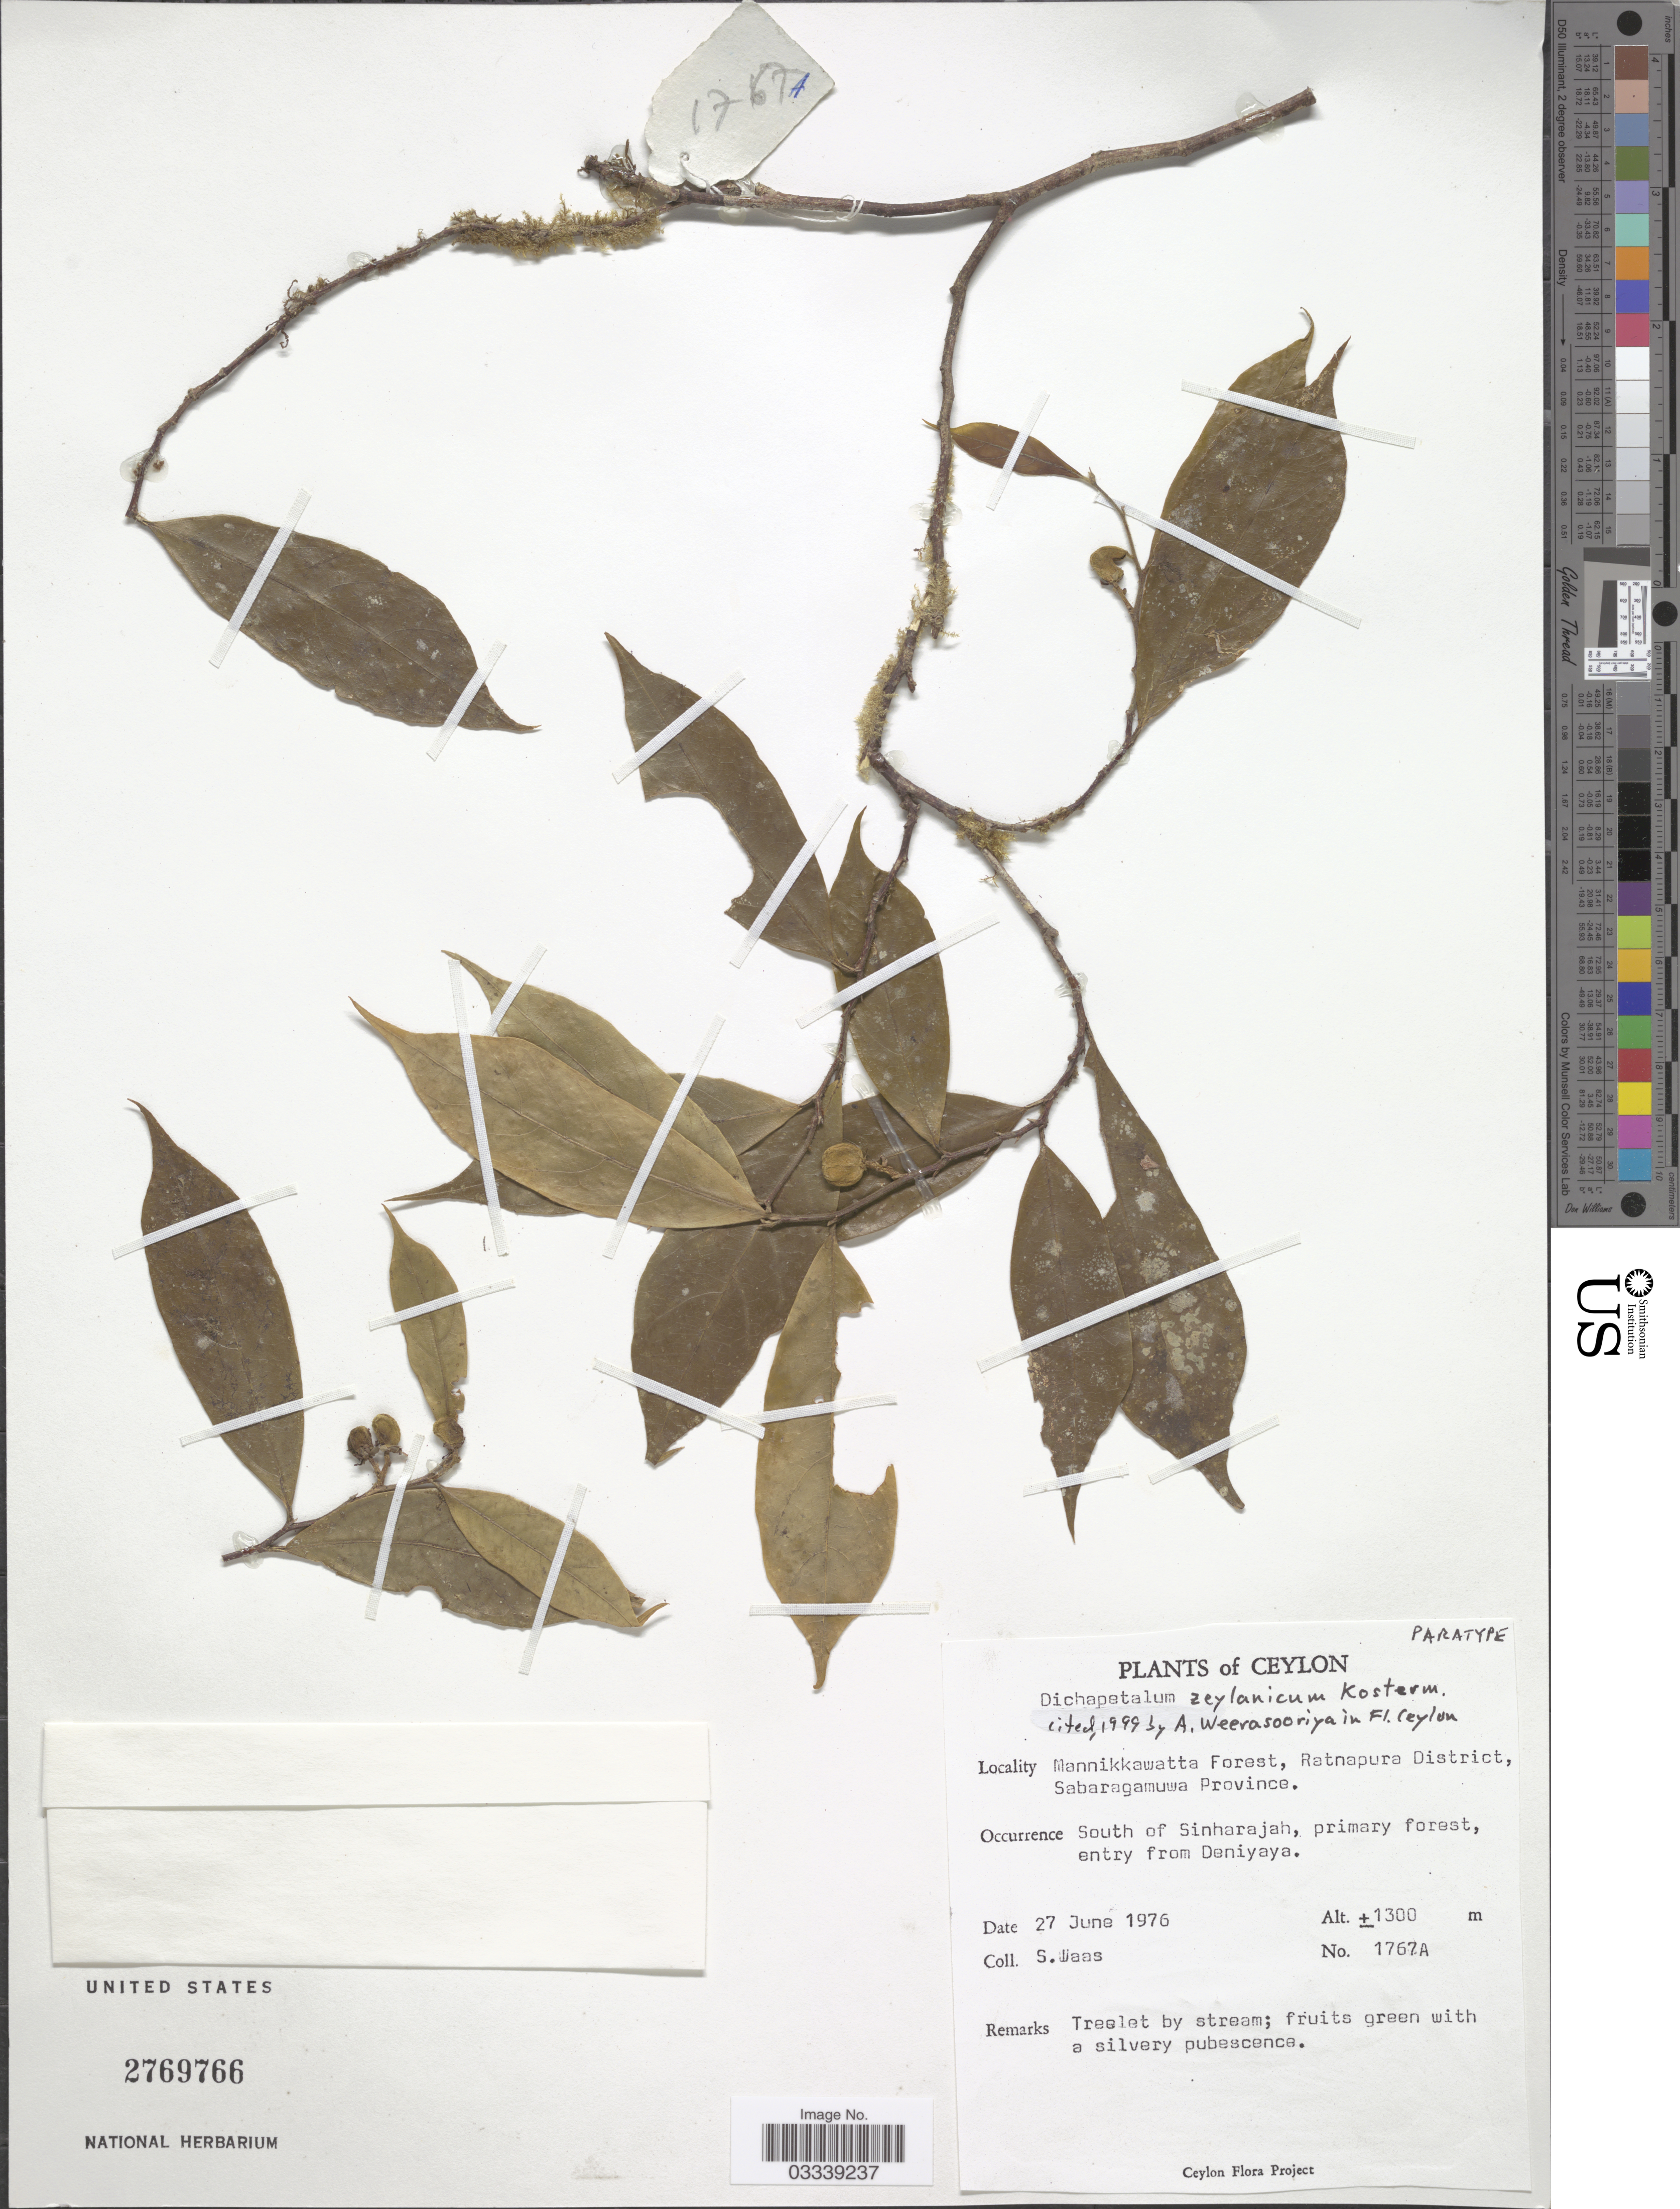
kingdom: Plantae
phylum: Tracheophyta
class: Magnoliopsida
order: Malpighiales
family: Dichapetalaceae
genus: Dichapetalum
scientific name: Dichapetalum zeylanicum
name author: Kosterm.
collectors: S. Waas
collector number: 1767A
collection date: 1976-06-27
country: Sri Lanka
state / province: Sabaragamuwa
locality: Ceylon. Mannikkawatta Forest, Ratnapura District. South of Sinharajah, primary forest, entry from Deniyaya.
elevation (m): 1300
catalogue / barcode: US 2769766